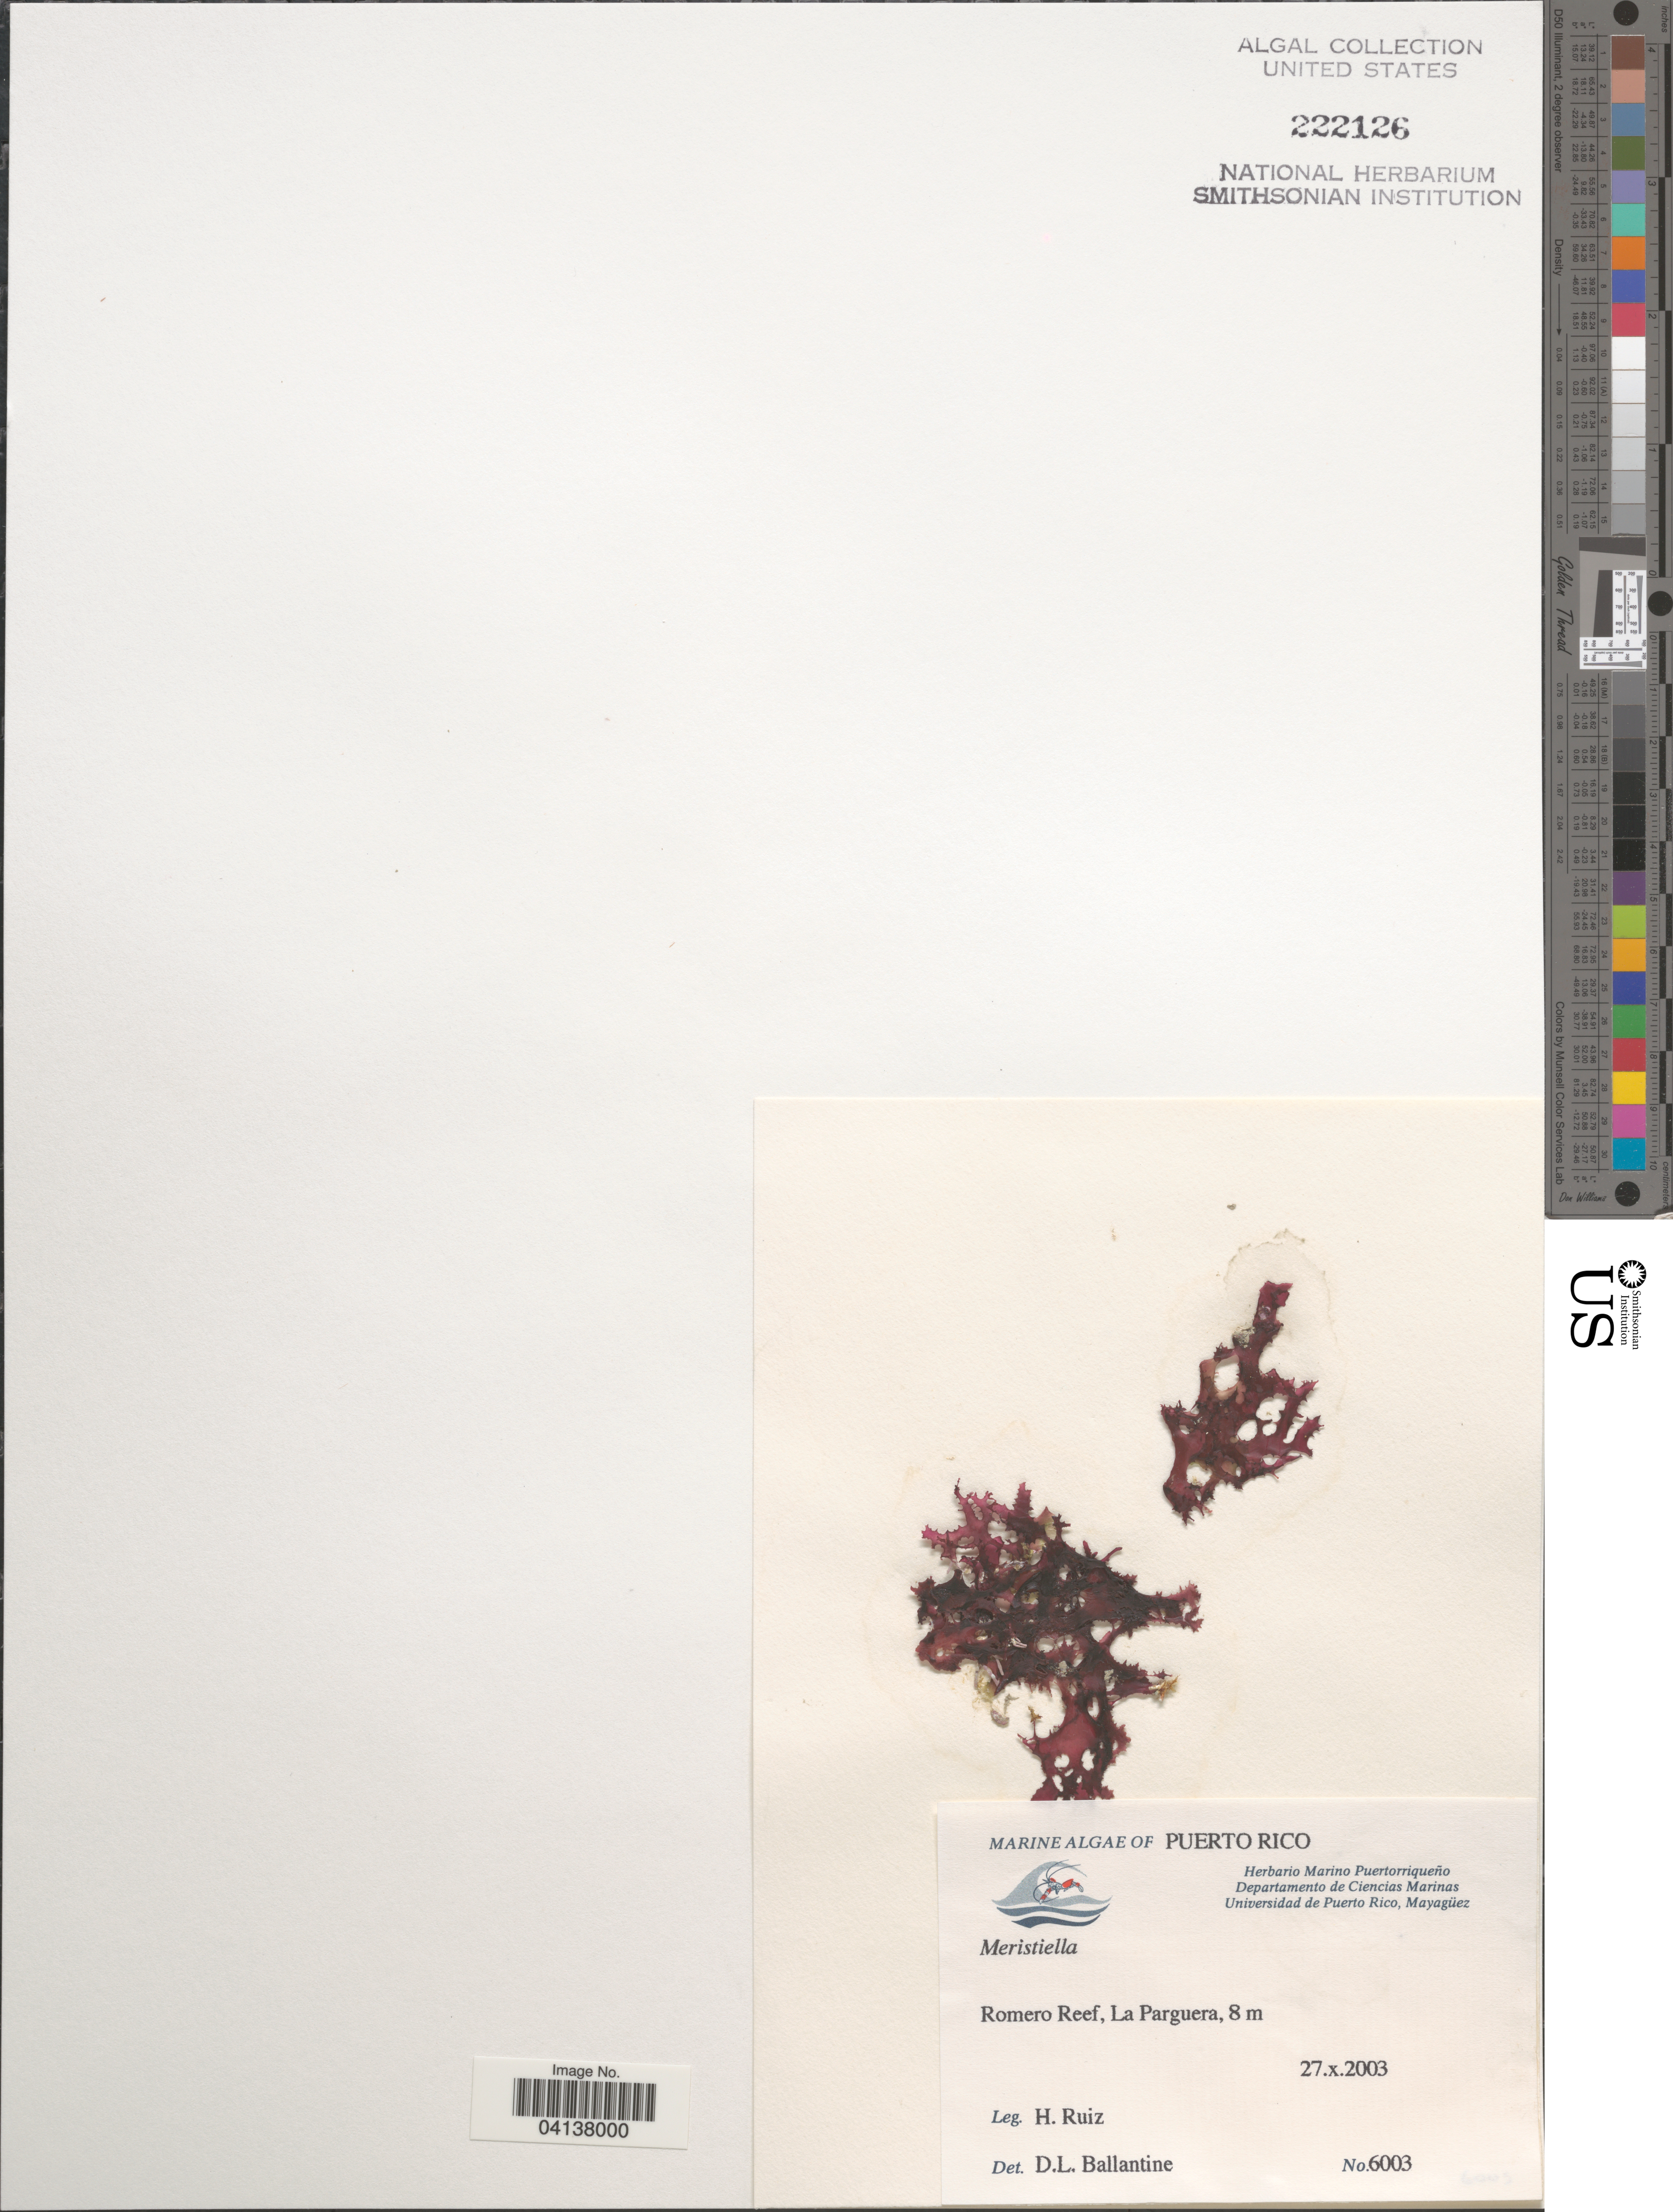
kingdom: Plantae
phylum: Rhodophyta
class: Florideophyceae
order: Gigartinales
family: Areschougiaceae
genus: Meristiella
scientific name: Meristiella sp.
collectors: H. Ruiz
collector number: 6003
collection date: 2003-10-27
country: Puerto Rico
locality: Romero Reef, La Parguera.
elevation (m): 8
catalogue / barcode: US 222126